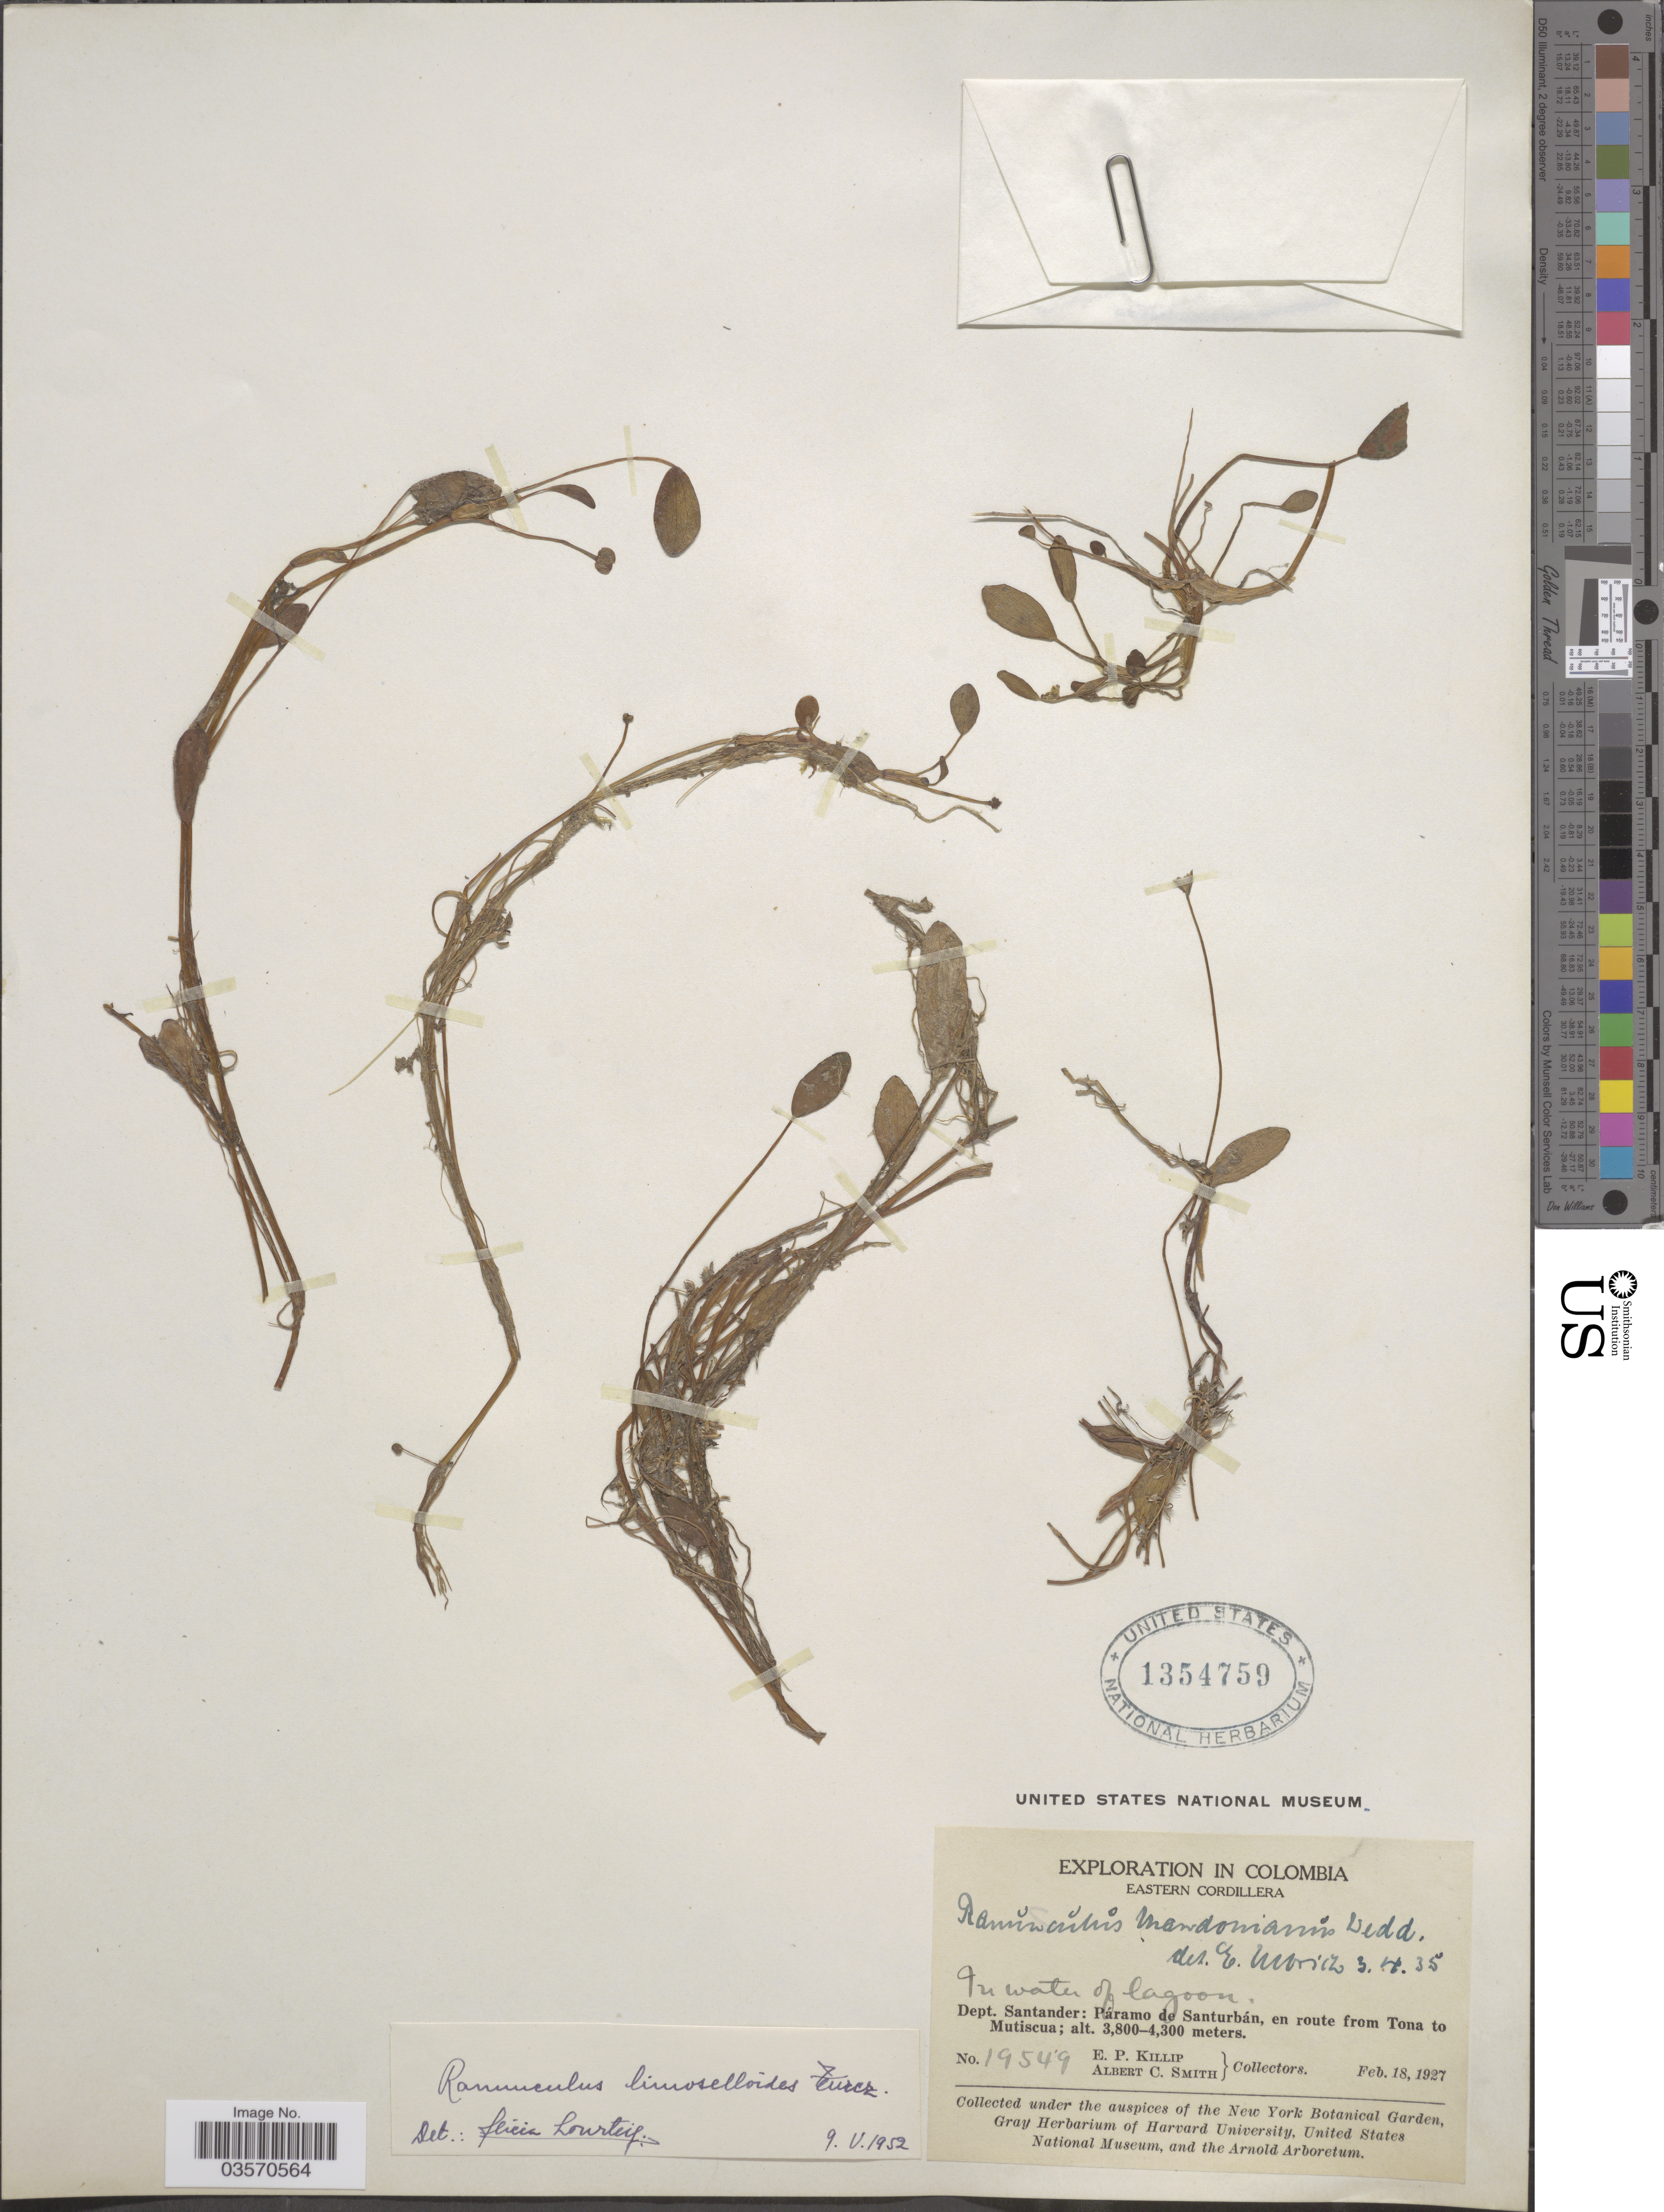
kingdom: Plantae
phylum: Tracheophyta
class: Magnoliopsida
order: Ranunculales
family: Ranunculaceae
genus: Ranunculus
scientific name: Ranunculus limoselloides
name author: Turcz.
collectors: E. P. Killip & A. C. Smith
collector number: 19549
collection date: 1927-02-18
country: Colombia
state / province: Santander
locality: Eastern Cordillera. Dept. Santander: Páramo de Santurbán, en route from Tona to Mutiscua.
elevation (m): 3800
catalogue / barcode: US 1354759